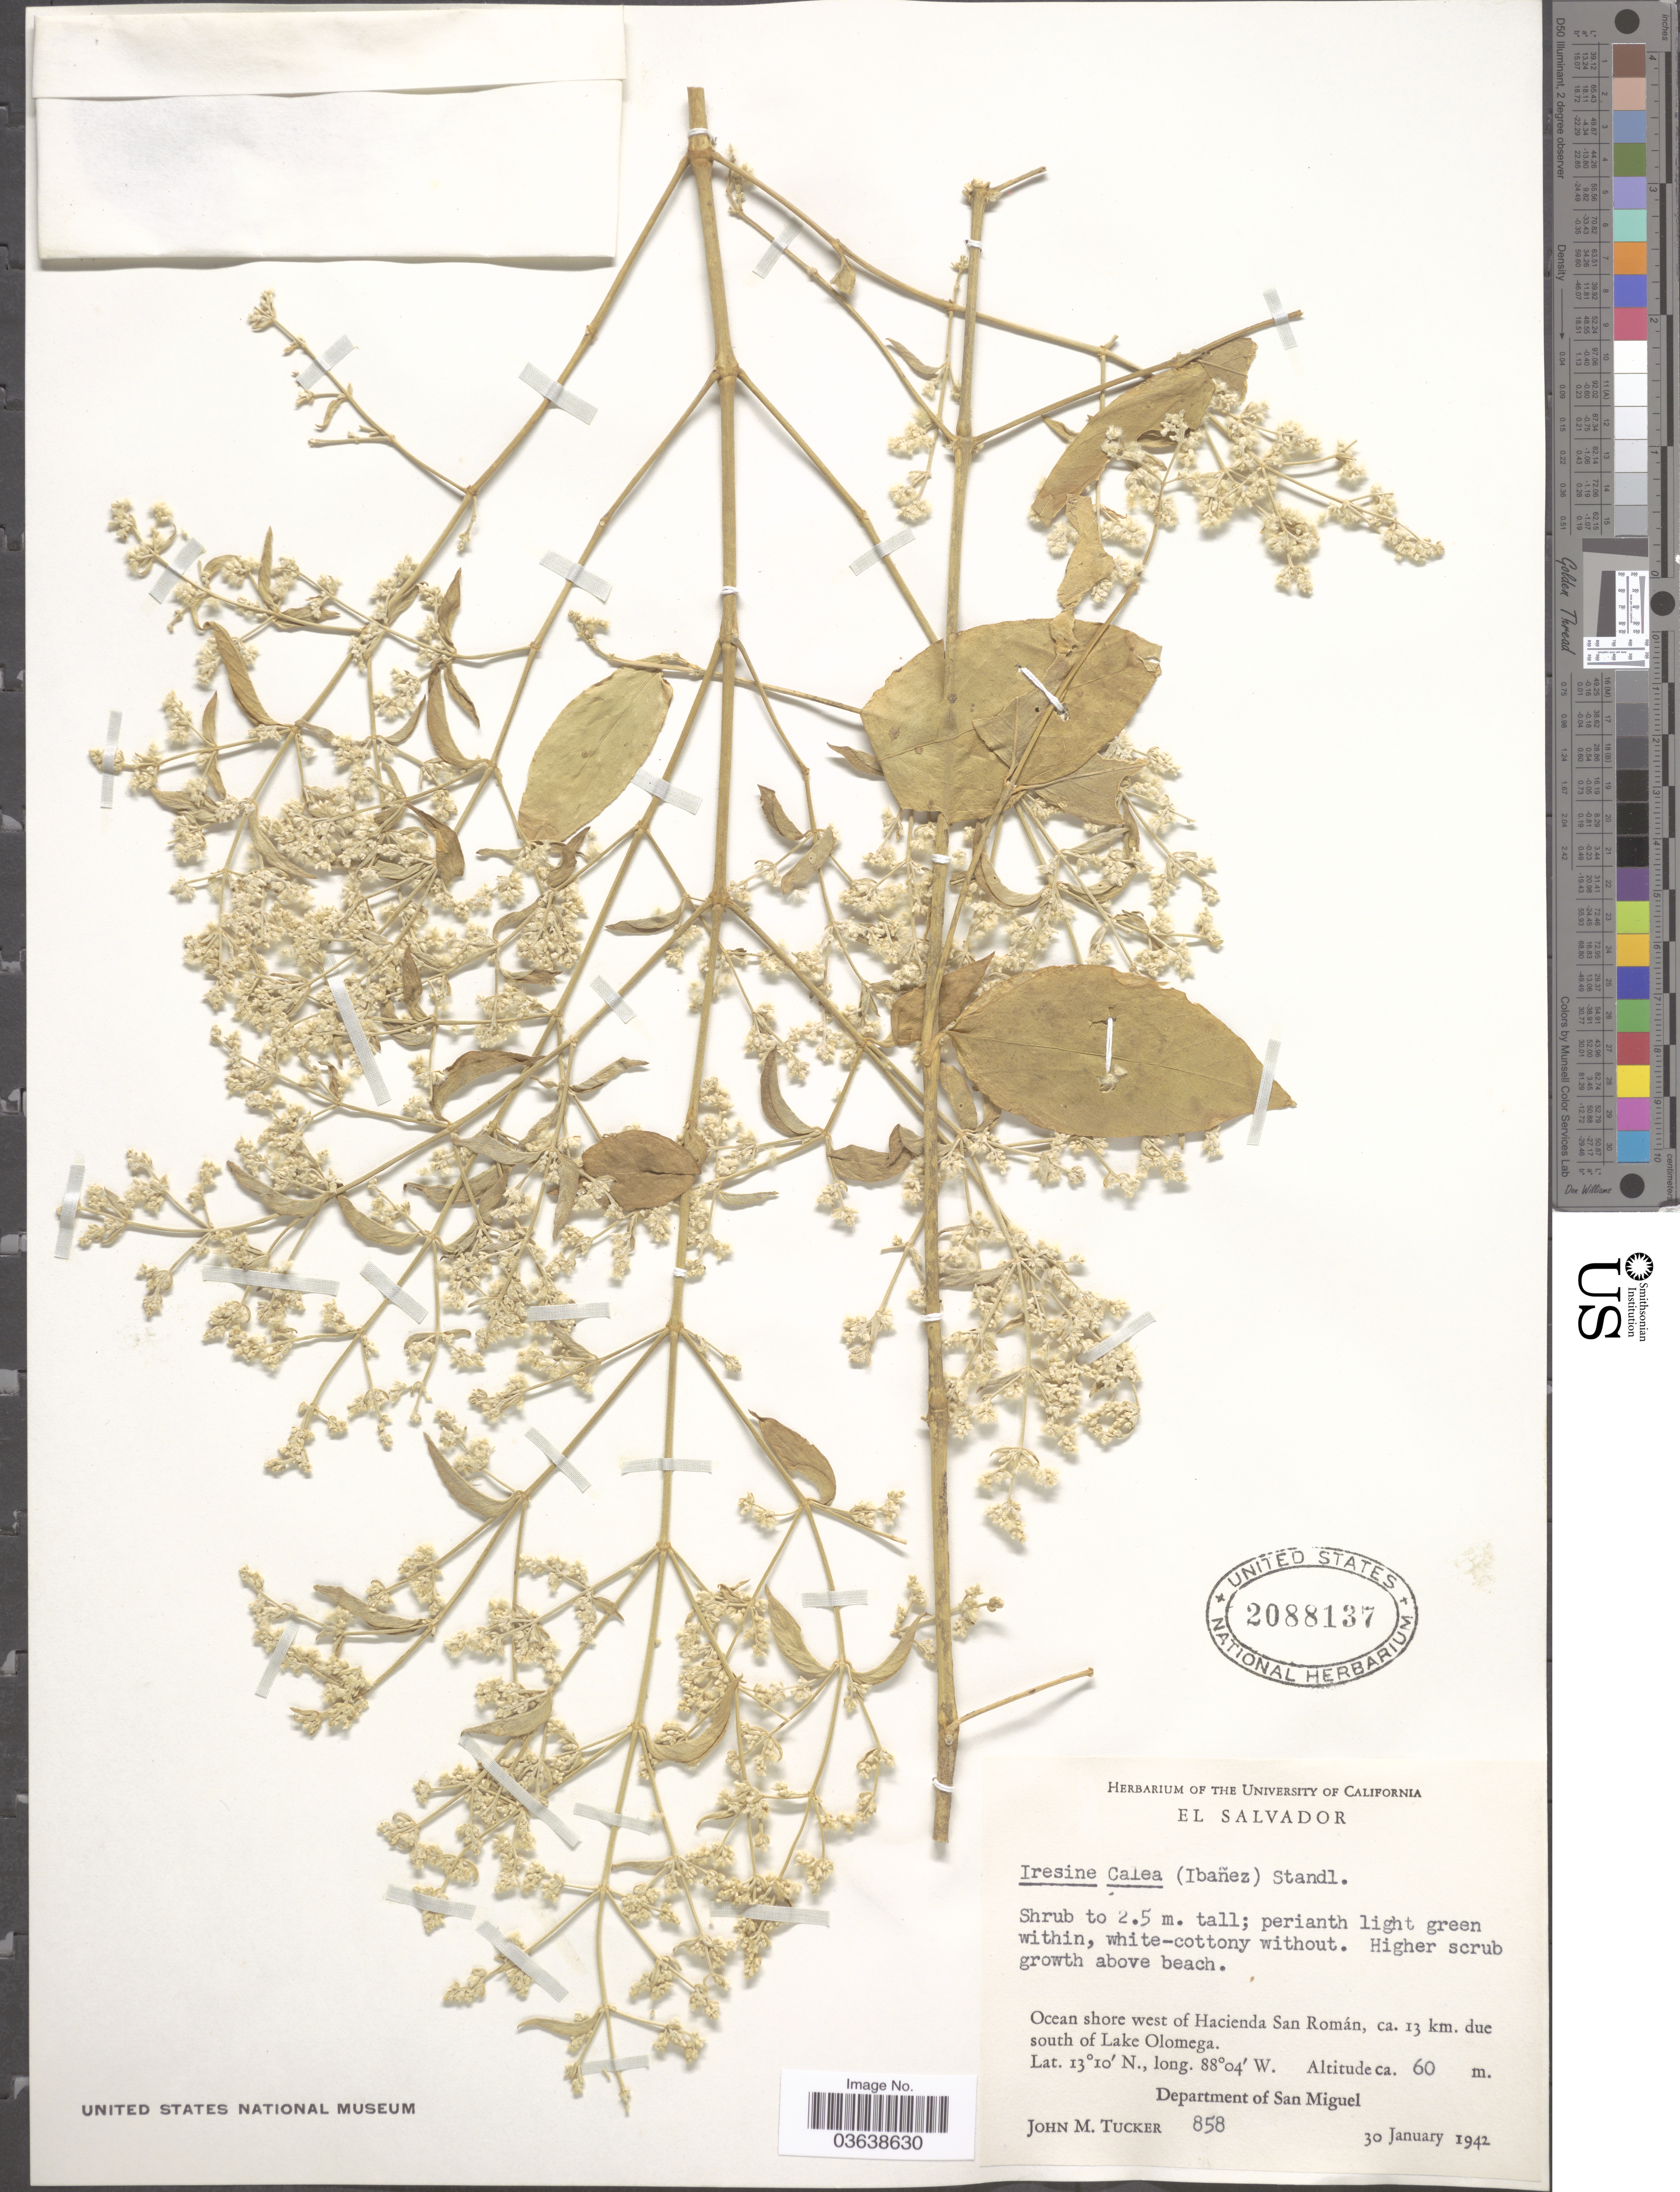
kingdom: Plantae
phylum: Tracheophyta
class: Magnoliopsida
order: Caryophyllales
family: Amaranthaceae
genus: Iresine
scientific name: Iresine calea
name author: (Ibáñez) Standl.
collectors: J. M. Tucker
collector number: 858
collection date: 1942-01-30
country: El Salvador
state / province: San Miguel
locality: Ocean shore west of Hacienda San Romá, ca. 13 km. due south of Lake Olomega. Department of San Miguel.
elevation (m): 60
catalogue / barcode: US 2088137